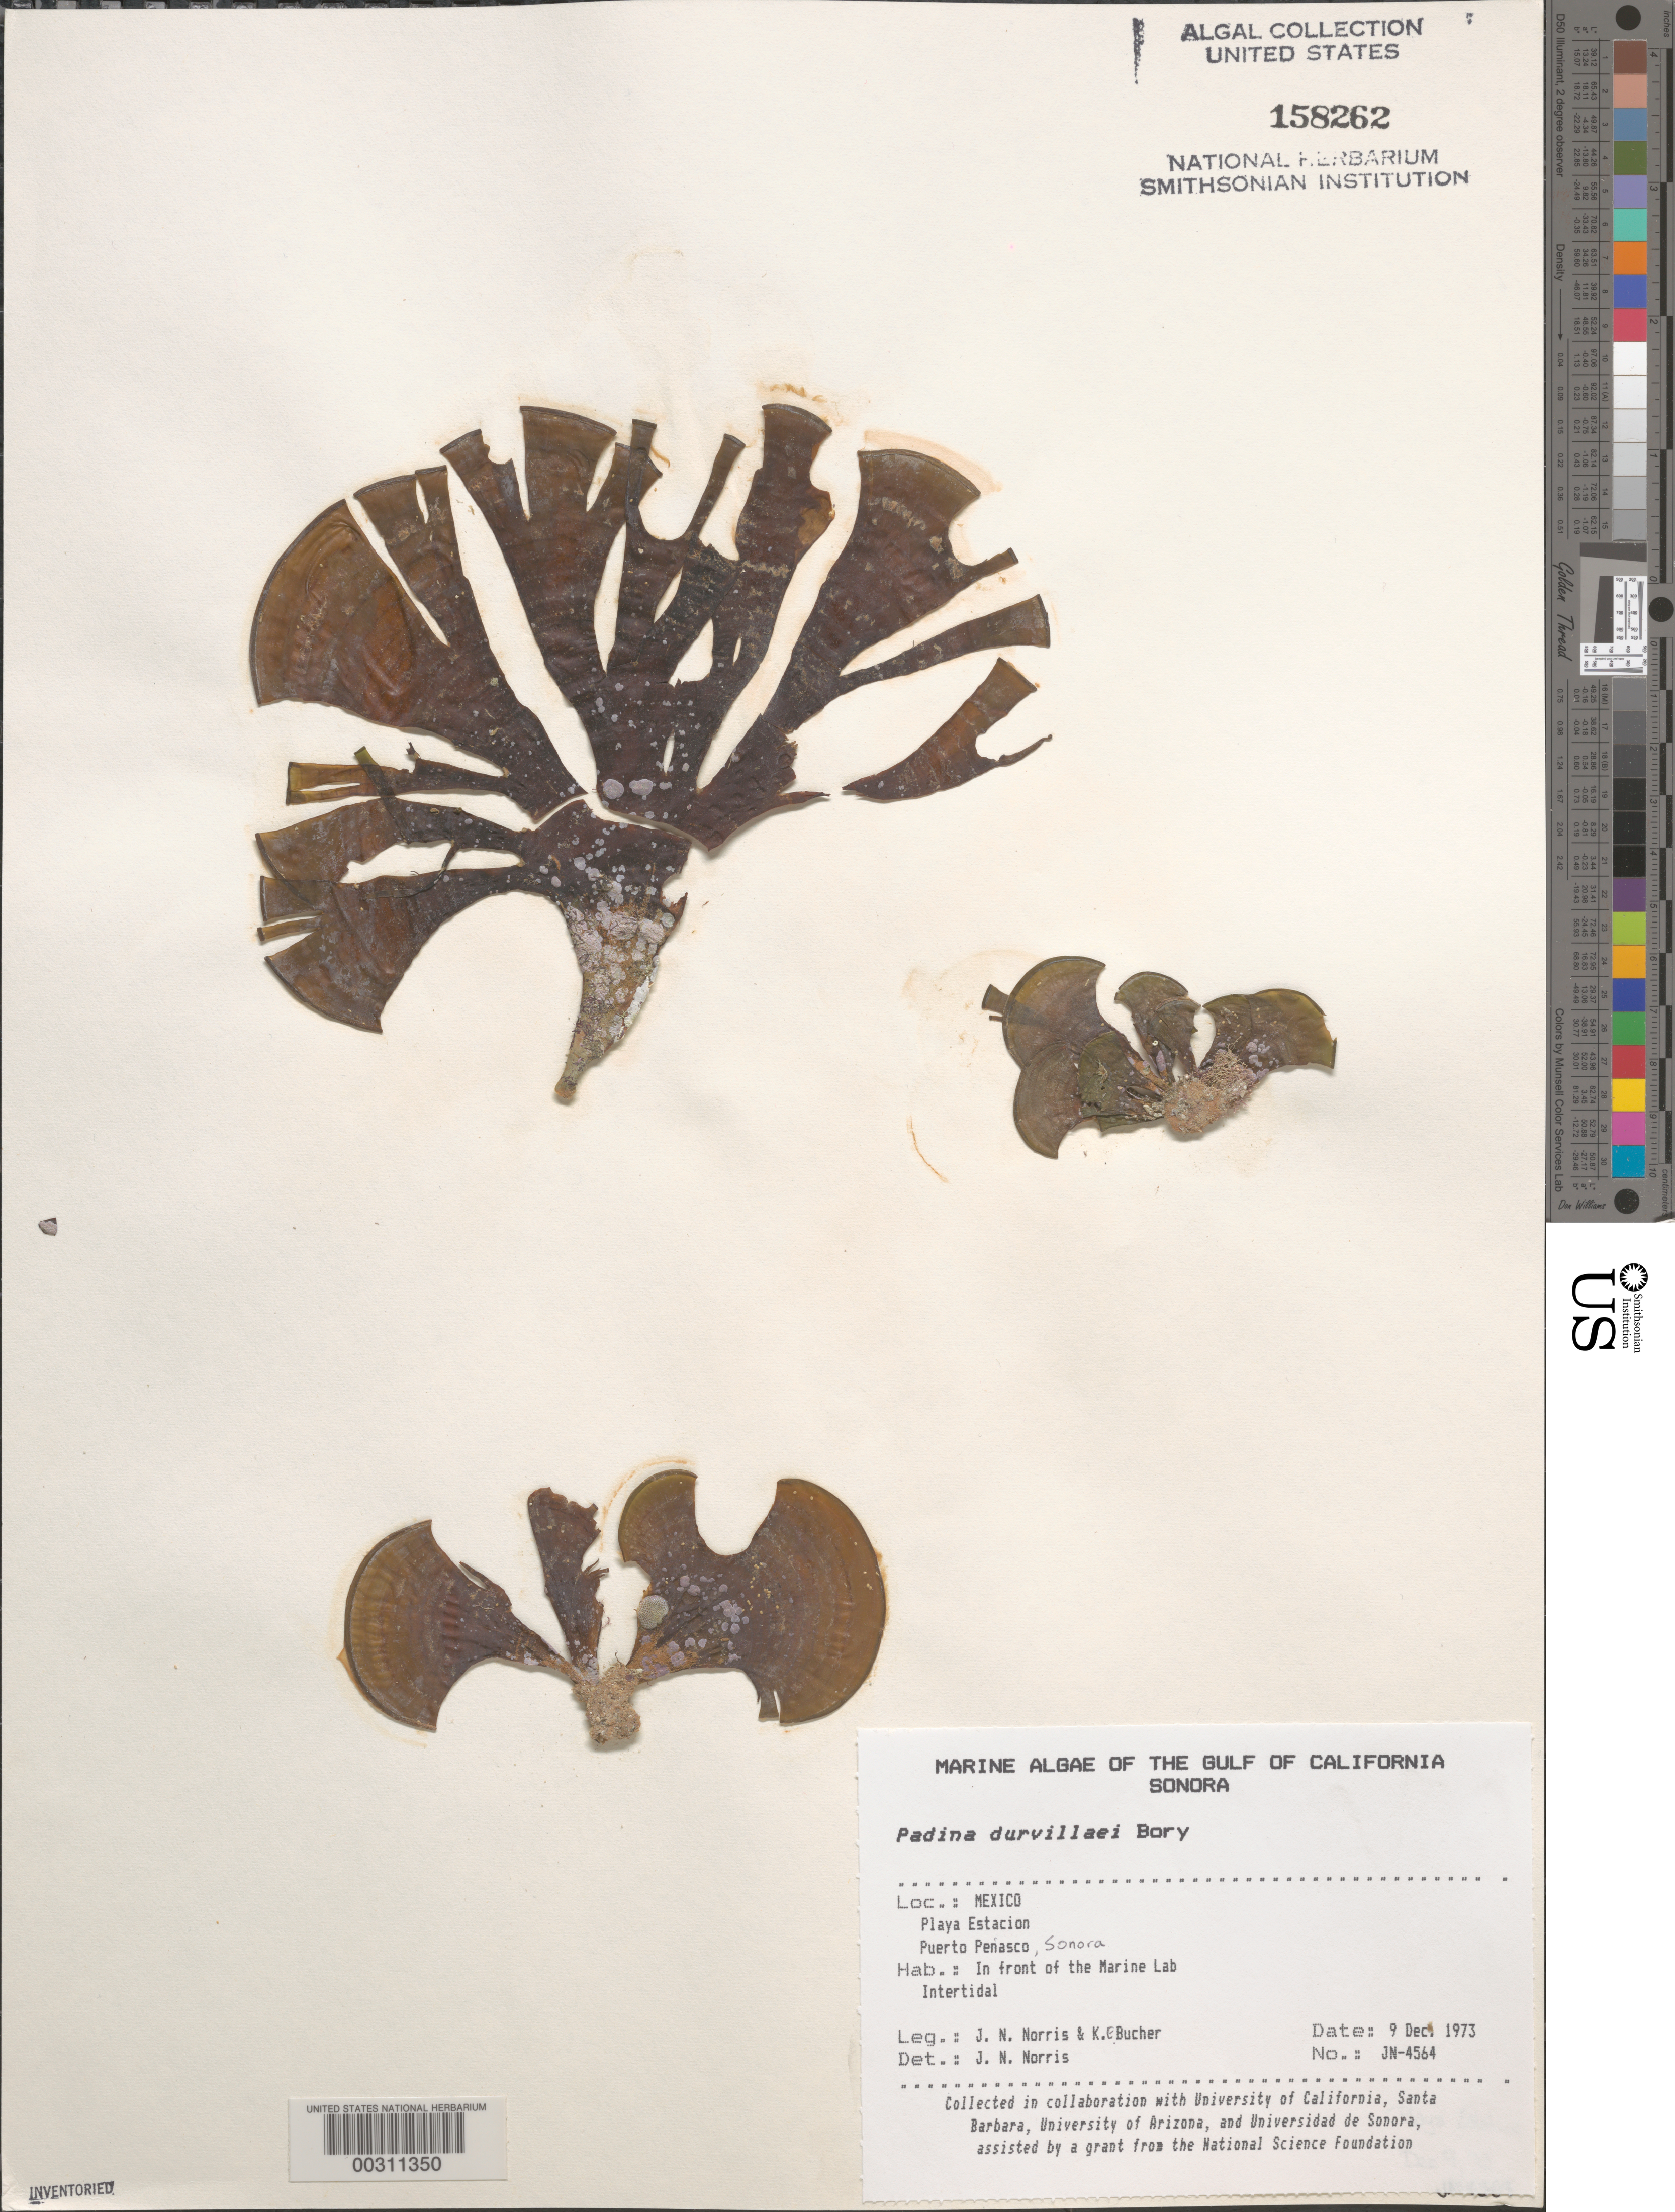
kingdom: Chromista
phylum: Ochrophyta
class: Phaeophyceae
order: Dictyotales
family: Dictyotaceae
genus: Padina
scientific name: Padina durvillaei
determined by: Norris, James N.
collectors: J. N. Norris & K. E. Bucher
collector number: JN-4564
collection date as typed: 09 Dec 1973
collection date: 1973-12-09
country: Mexico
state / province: Sonora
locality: Playa Estacion, Puerto Penasco, marine station shore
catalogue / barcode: US 158262